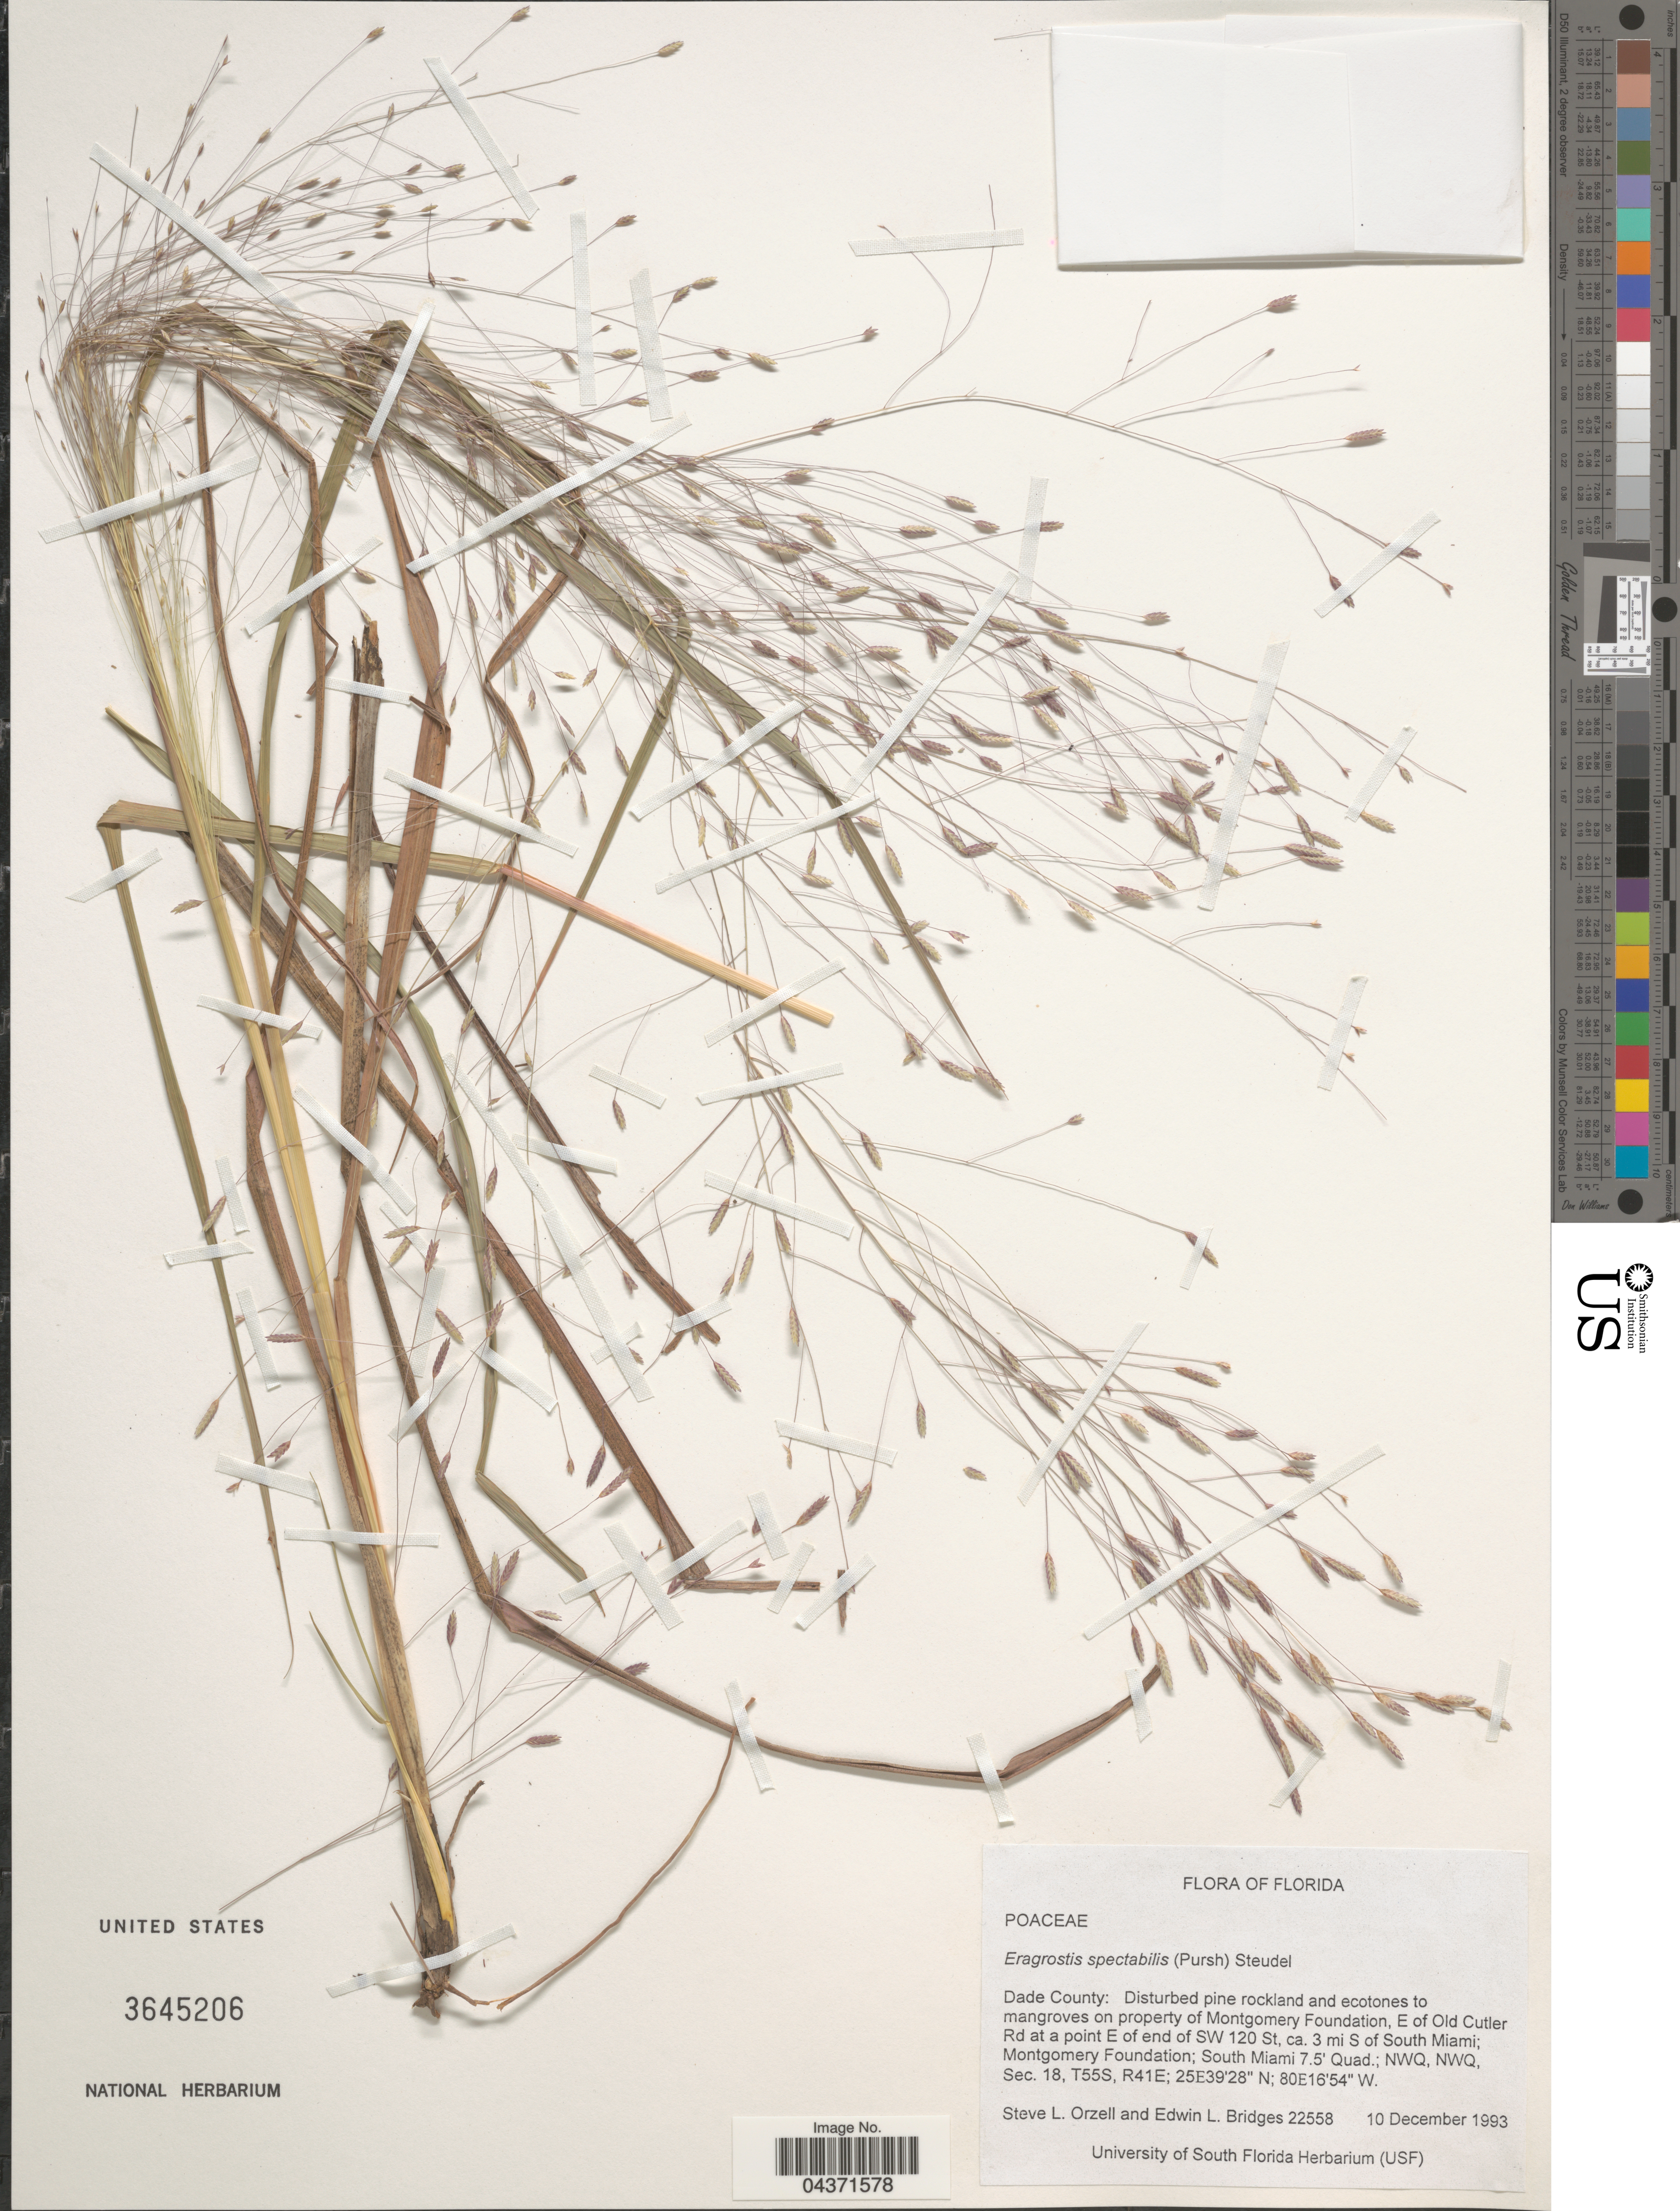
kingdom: Plantae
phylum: Tracheophyta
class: Liliopsida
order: Poales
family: Poaceae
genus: Eragrostis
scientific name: Eragrostis spectabilis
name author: (Pursh) Steud.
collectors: S. Orzell & E. Bridges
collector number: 22558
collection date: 1993-12-10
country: United States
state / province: Florida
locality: Dade County: Disturbed pine rockland and ecotones to mangroves on property of Montgomery Foundation, E of Old Cutler Rd at a point E of end of SW 120 St, ca. 3 mi S of South Miami; Montgomery Foundation; South Miami 7.5' Quad.; NWQ, NWQ, Sec. 18, T55S, R41E.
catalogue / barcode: US 3645206